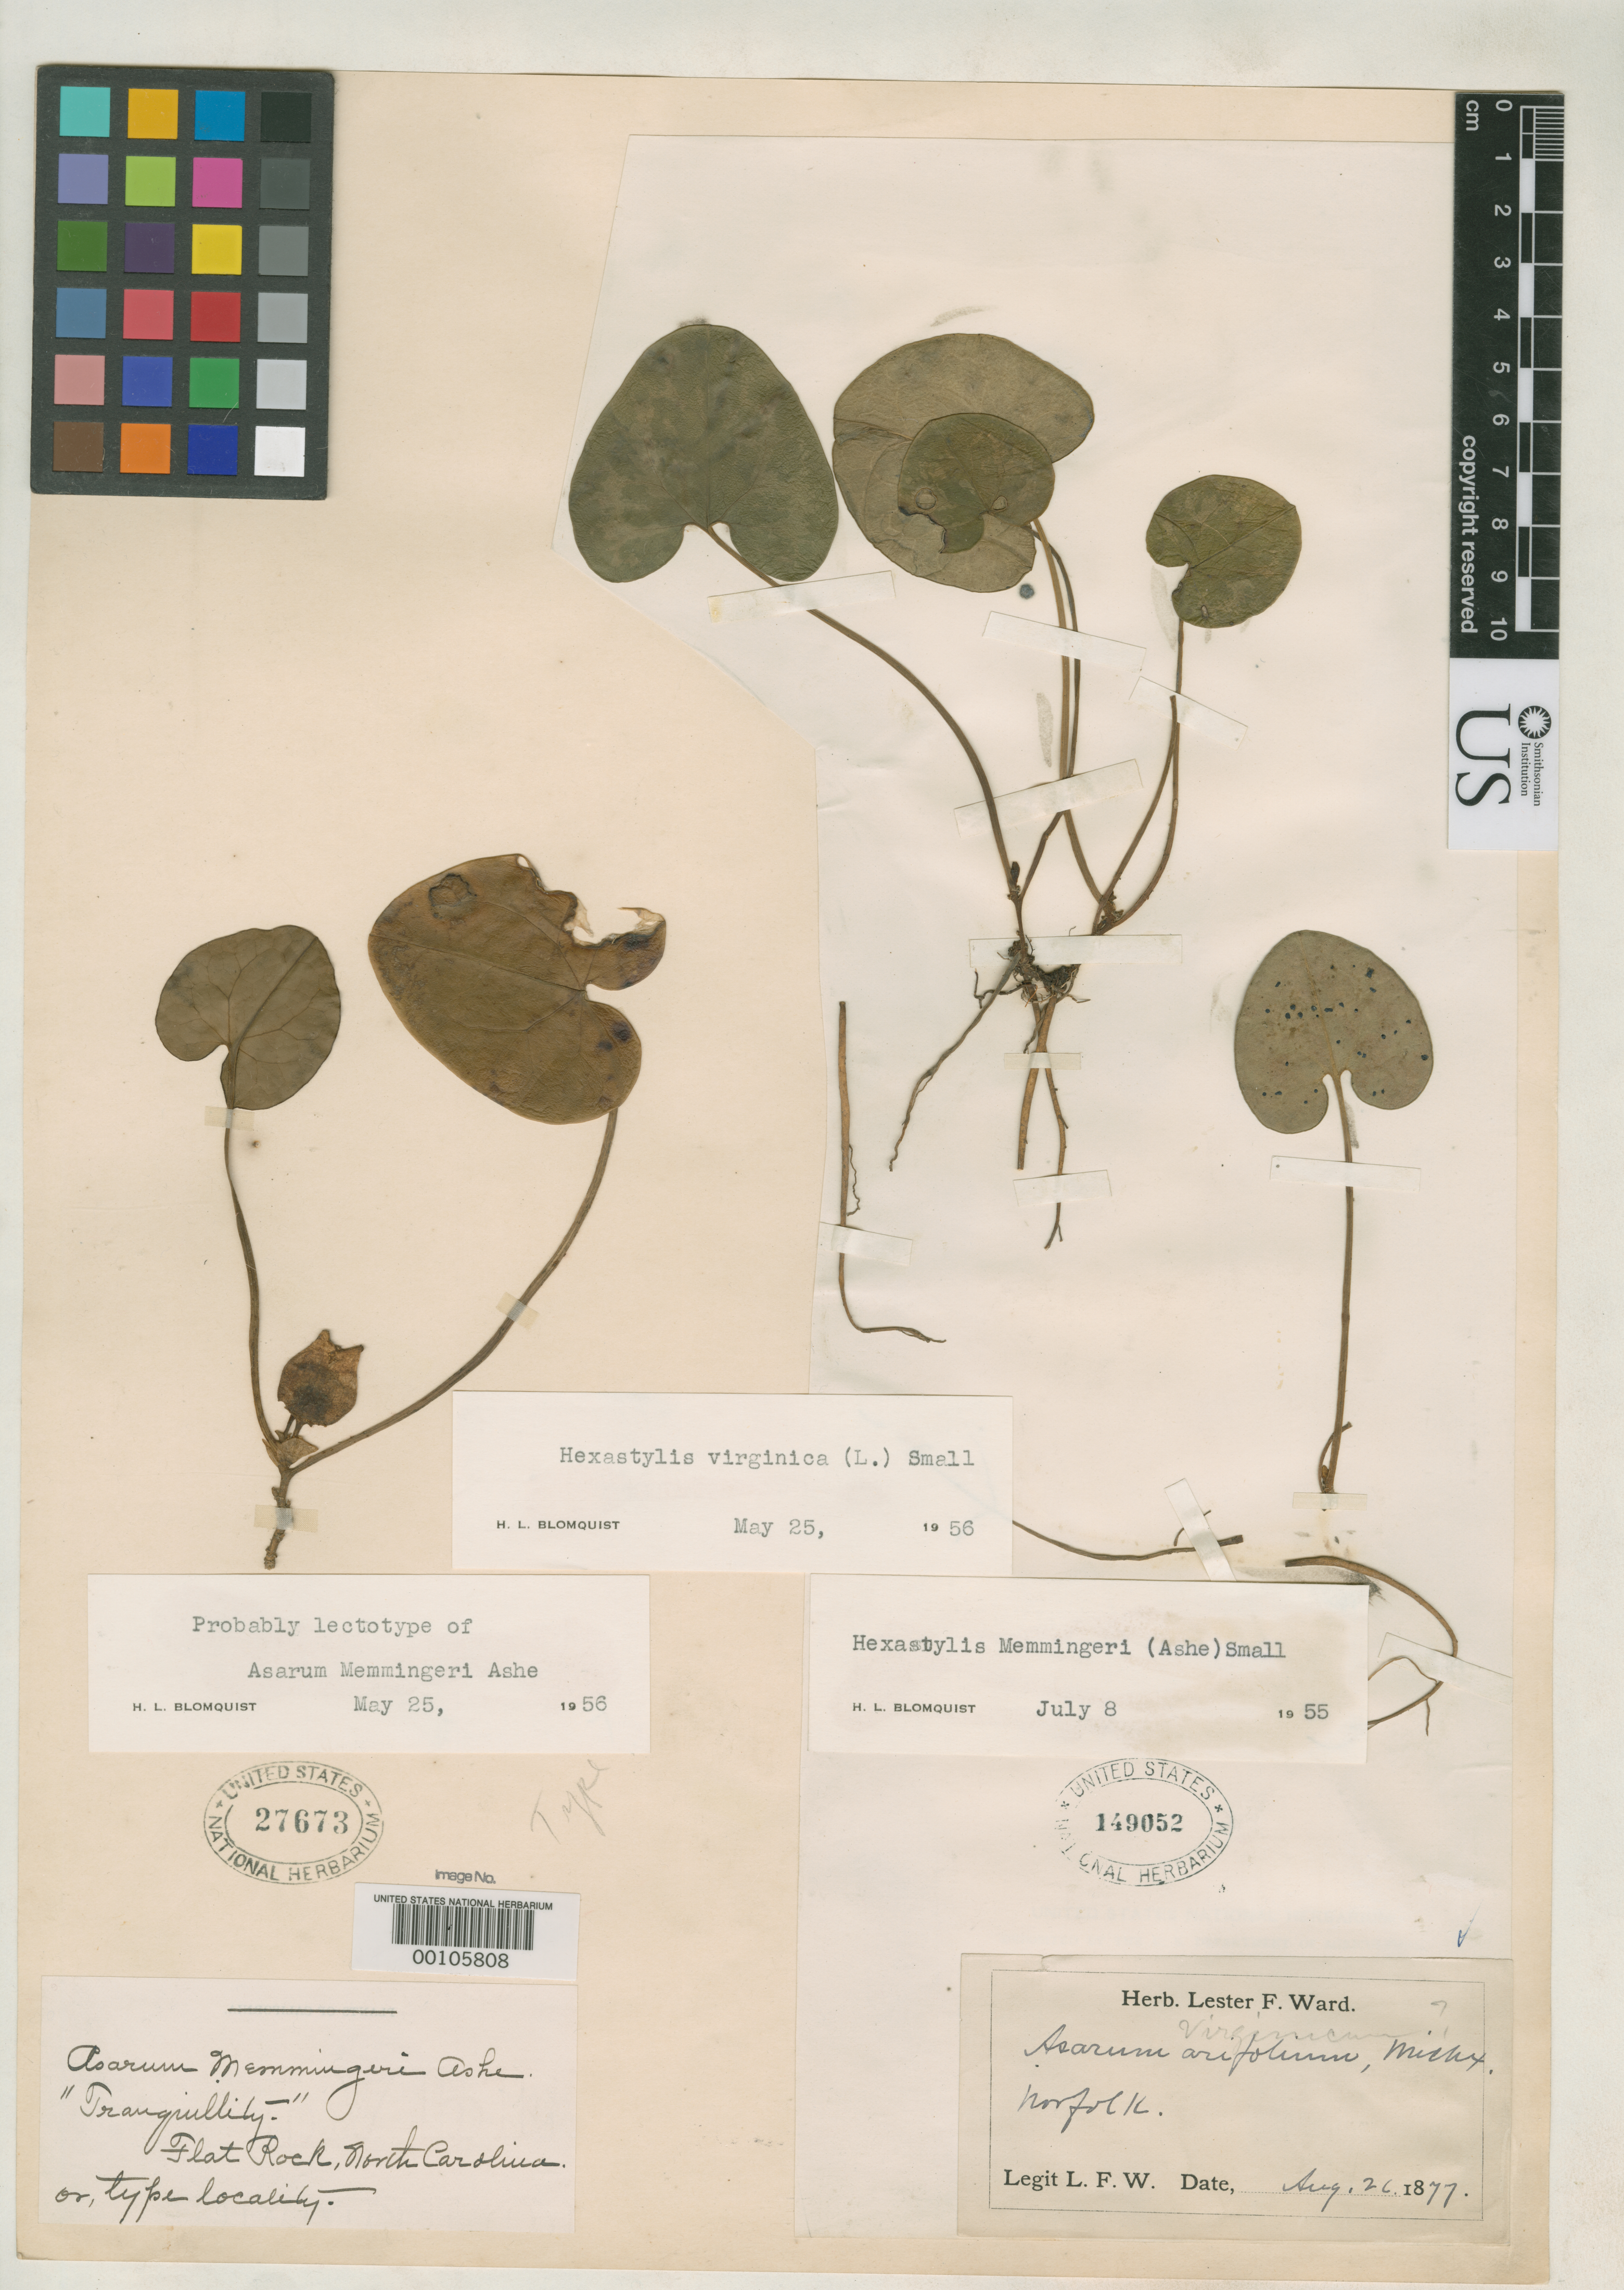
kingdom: Plantae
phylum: Tracheophyta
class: Magnoliopsida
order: Piperales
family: Aristolochiaceae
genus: Asarum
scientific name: Asarum memmingeri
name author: Ashe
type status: Isosyntype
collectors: E. Memminger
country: United States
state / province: North Carolina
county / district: Mitchell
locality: Flat Rock.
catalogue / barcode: US 27673